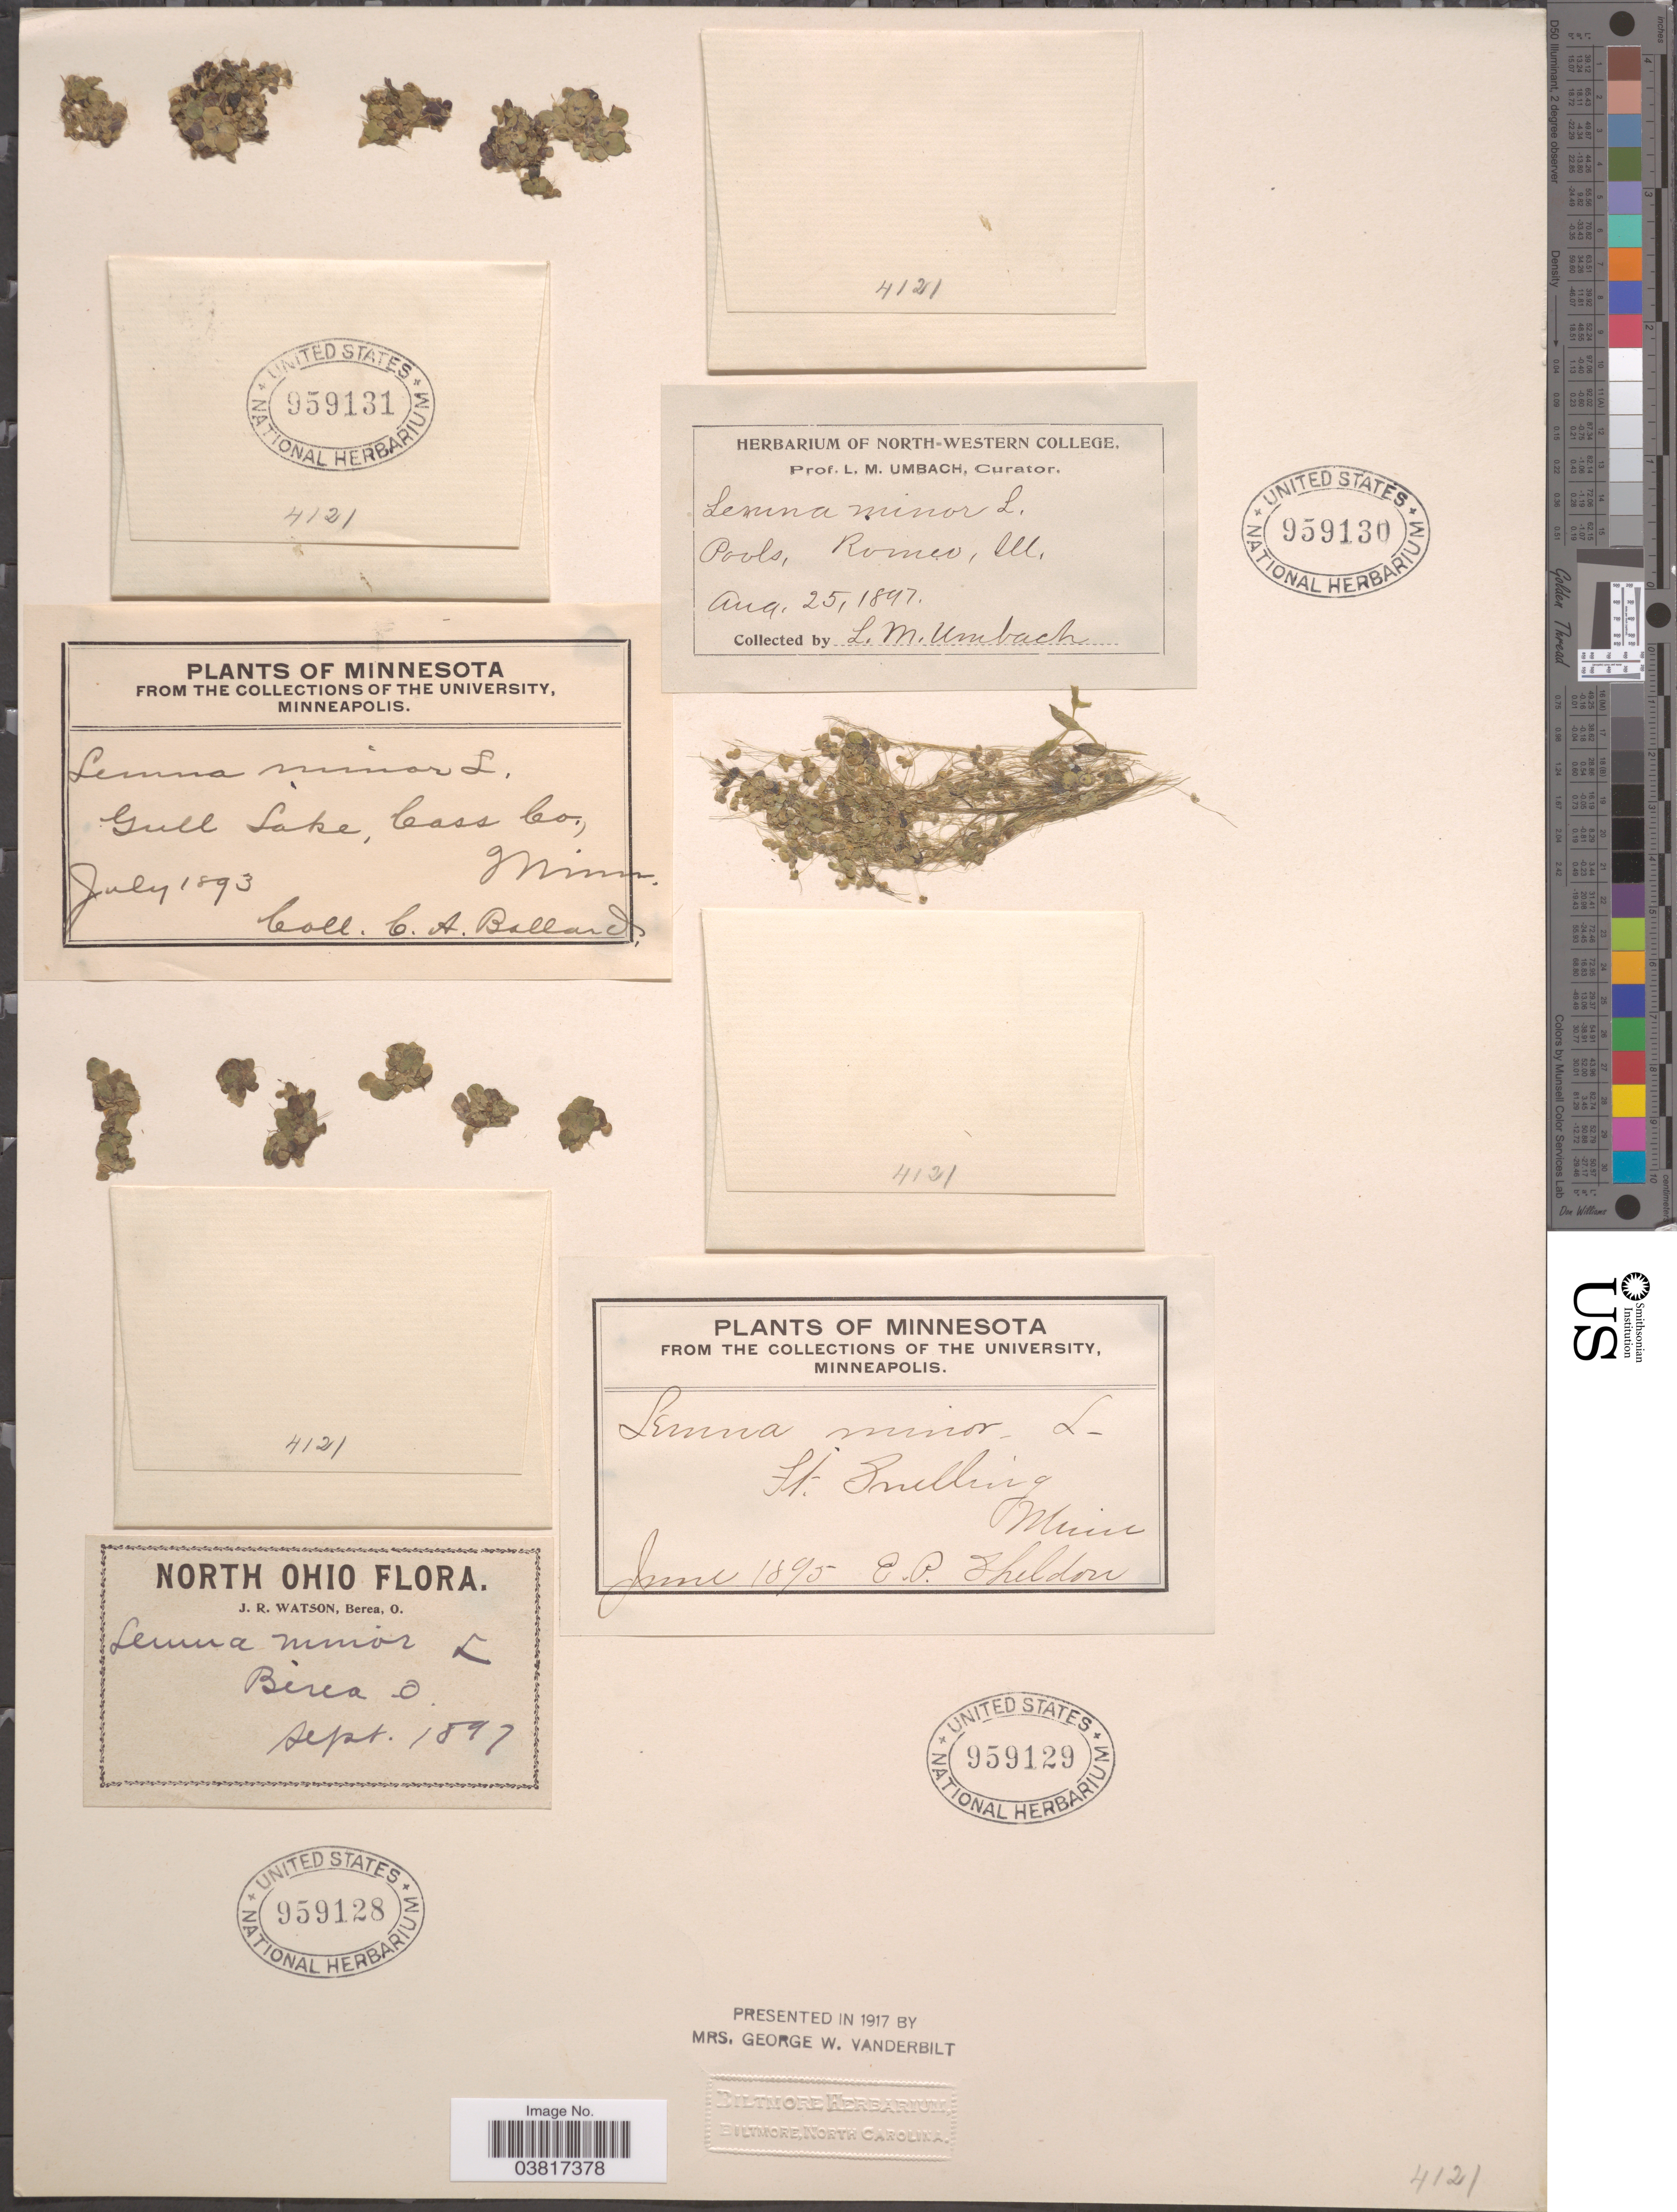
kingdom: Plantae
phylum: Tracheophyta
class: Liliopsida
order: Alismatales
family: Araceae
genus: Lemna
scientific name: Lemna minor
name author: L.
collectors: C. A. Ballard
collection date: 1893-07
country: United States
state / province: Minnesota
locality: Gull Lake, Cass Co.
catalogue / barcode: US 959131-4